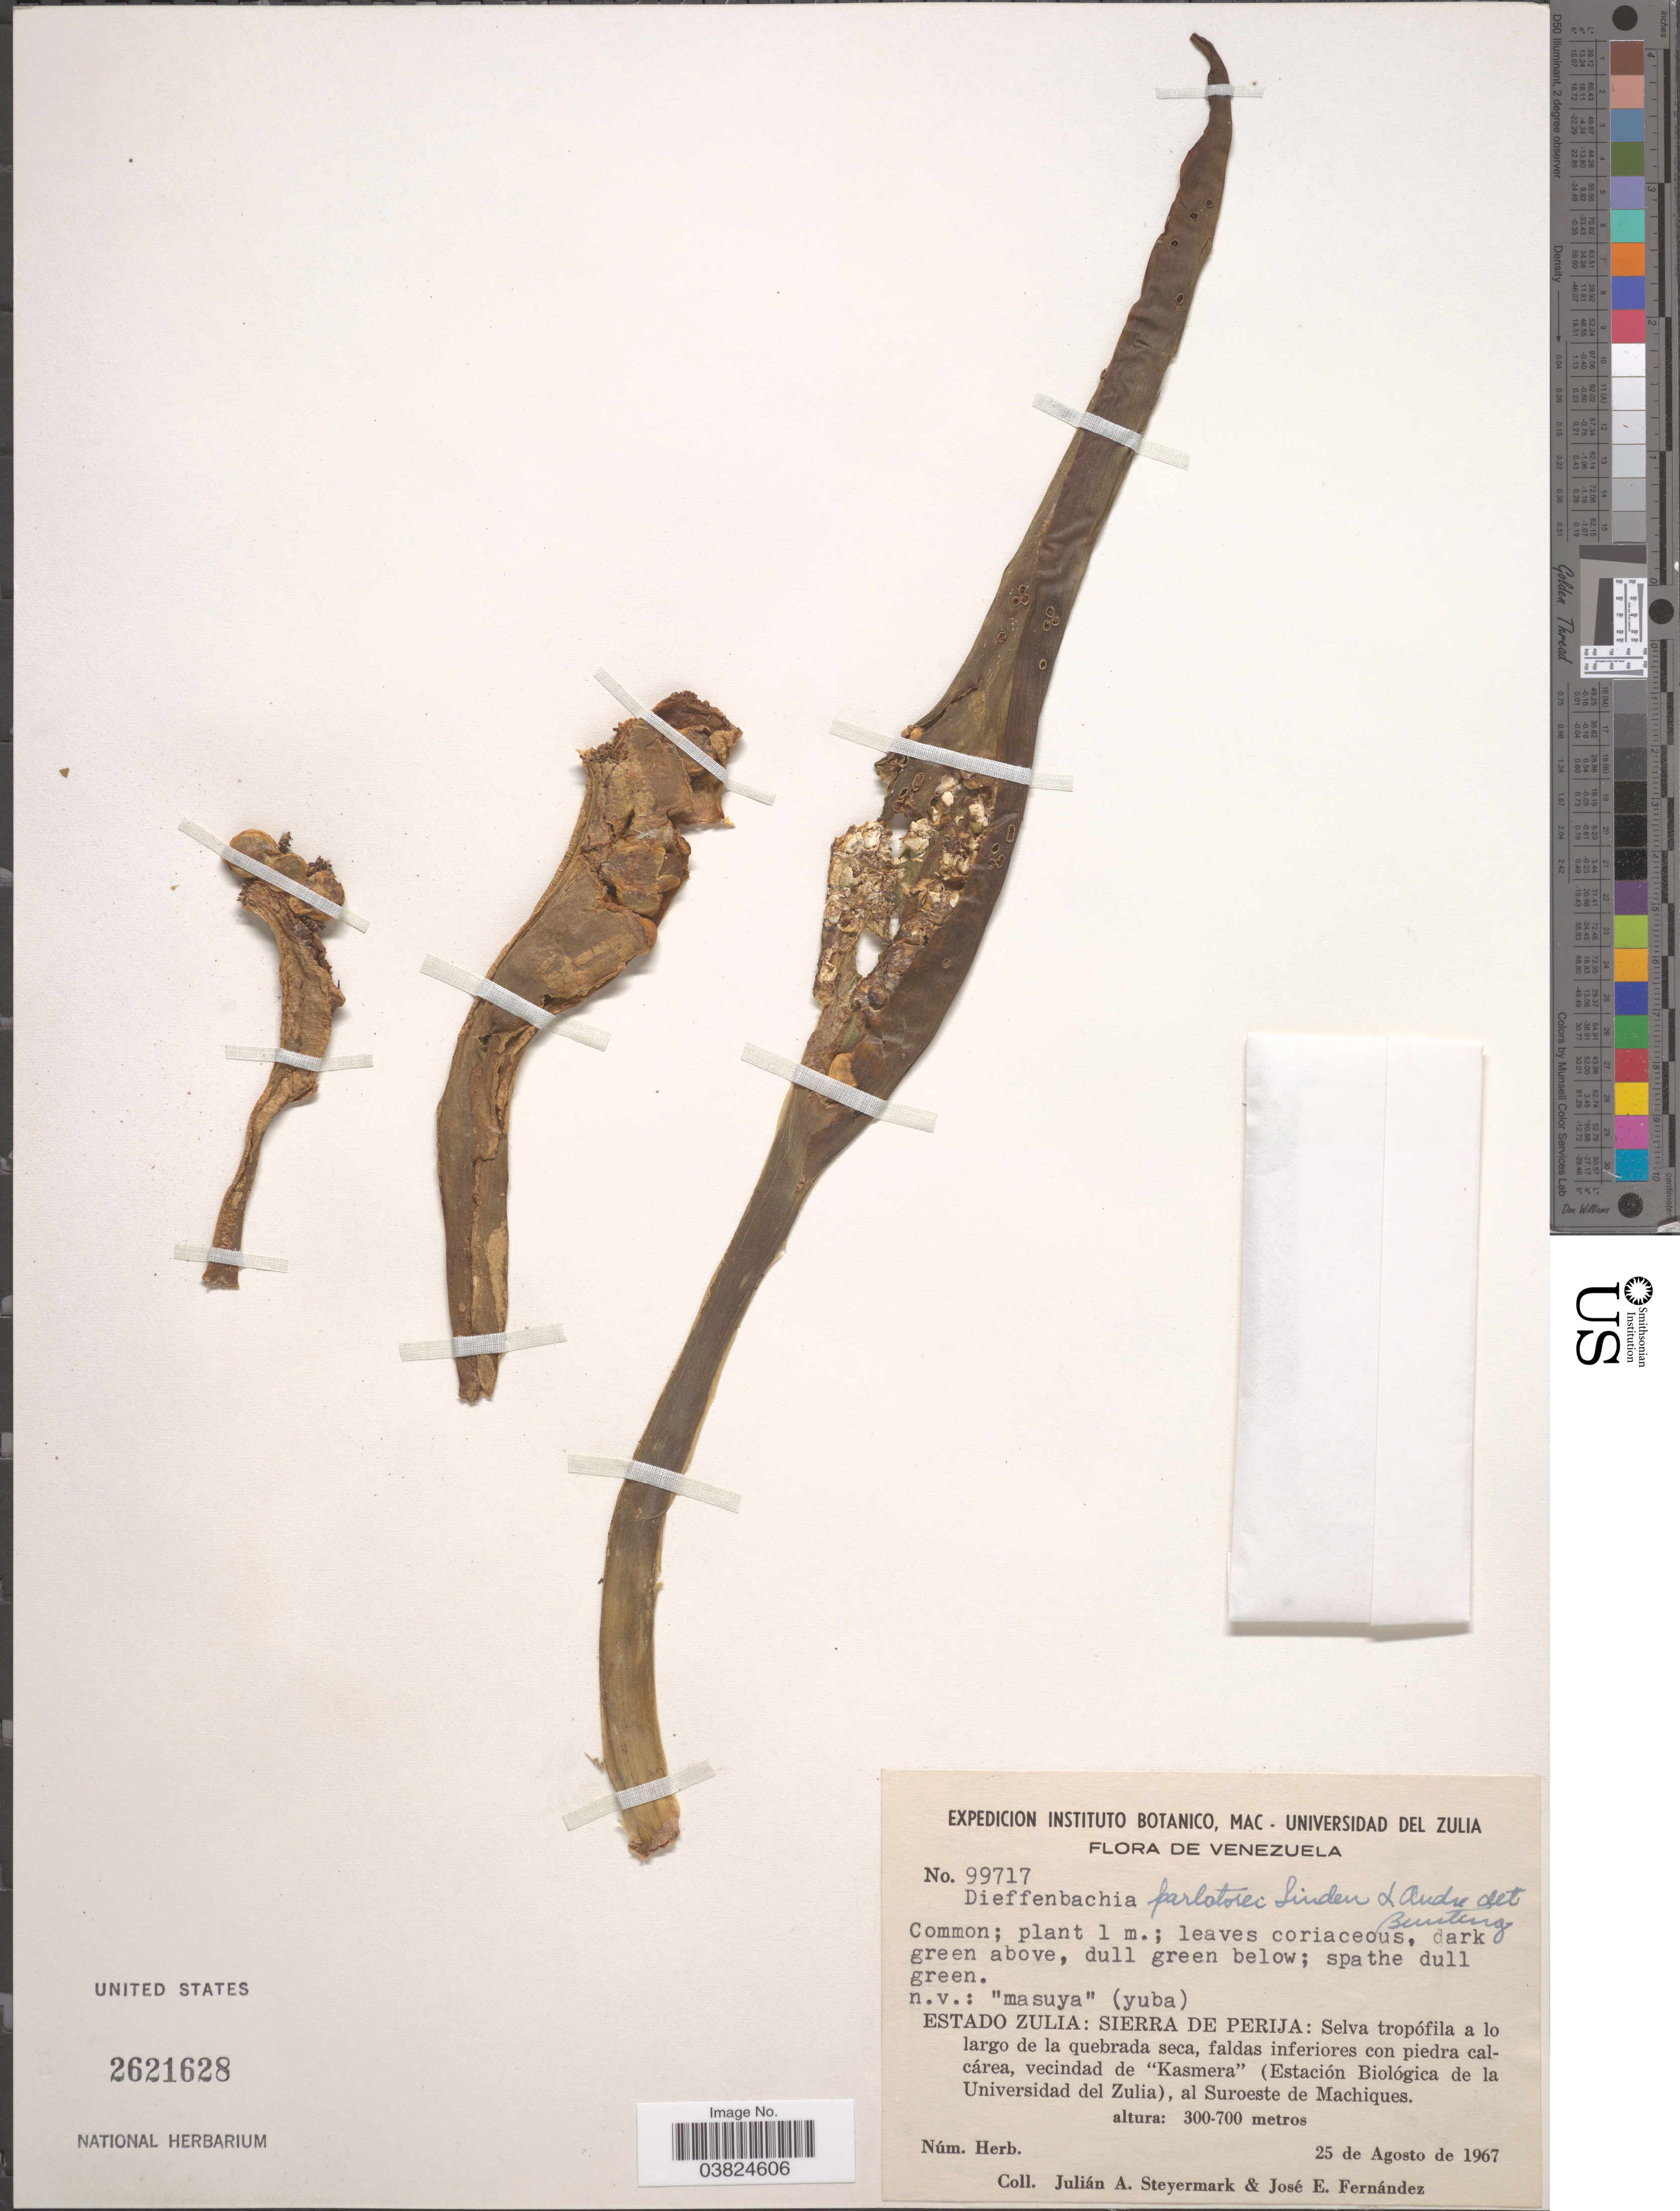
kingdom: Plantae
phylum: Tracheophyta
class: Liliopsida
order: Alismatales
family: Araceae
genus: Dieffenbachia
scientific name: Dieffenbachia parlatorei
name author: Linden & André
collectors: J. Steyermark & J. Fernández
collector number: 99717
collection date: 1967-08-25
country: Venezuela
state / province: Zulia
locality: Sierra de Perija: Selva tropófila a lo largo de la quebrada seca, faldas inferiores con piedra calcárea, vecindad de "Kasmera" (Estación Biológica de la Universidad del Zulia), al Suroeste de Machiques.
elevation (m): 300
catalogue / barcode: US 2621628